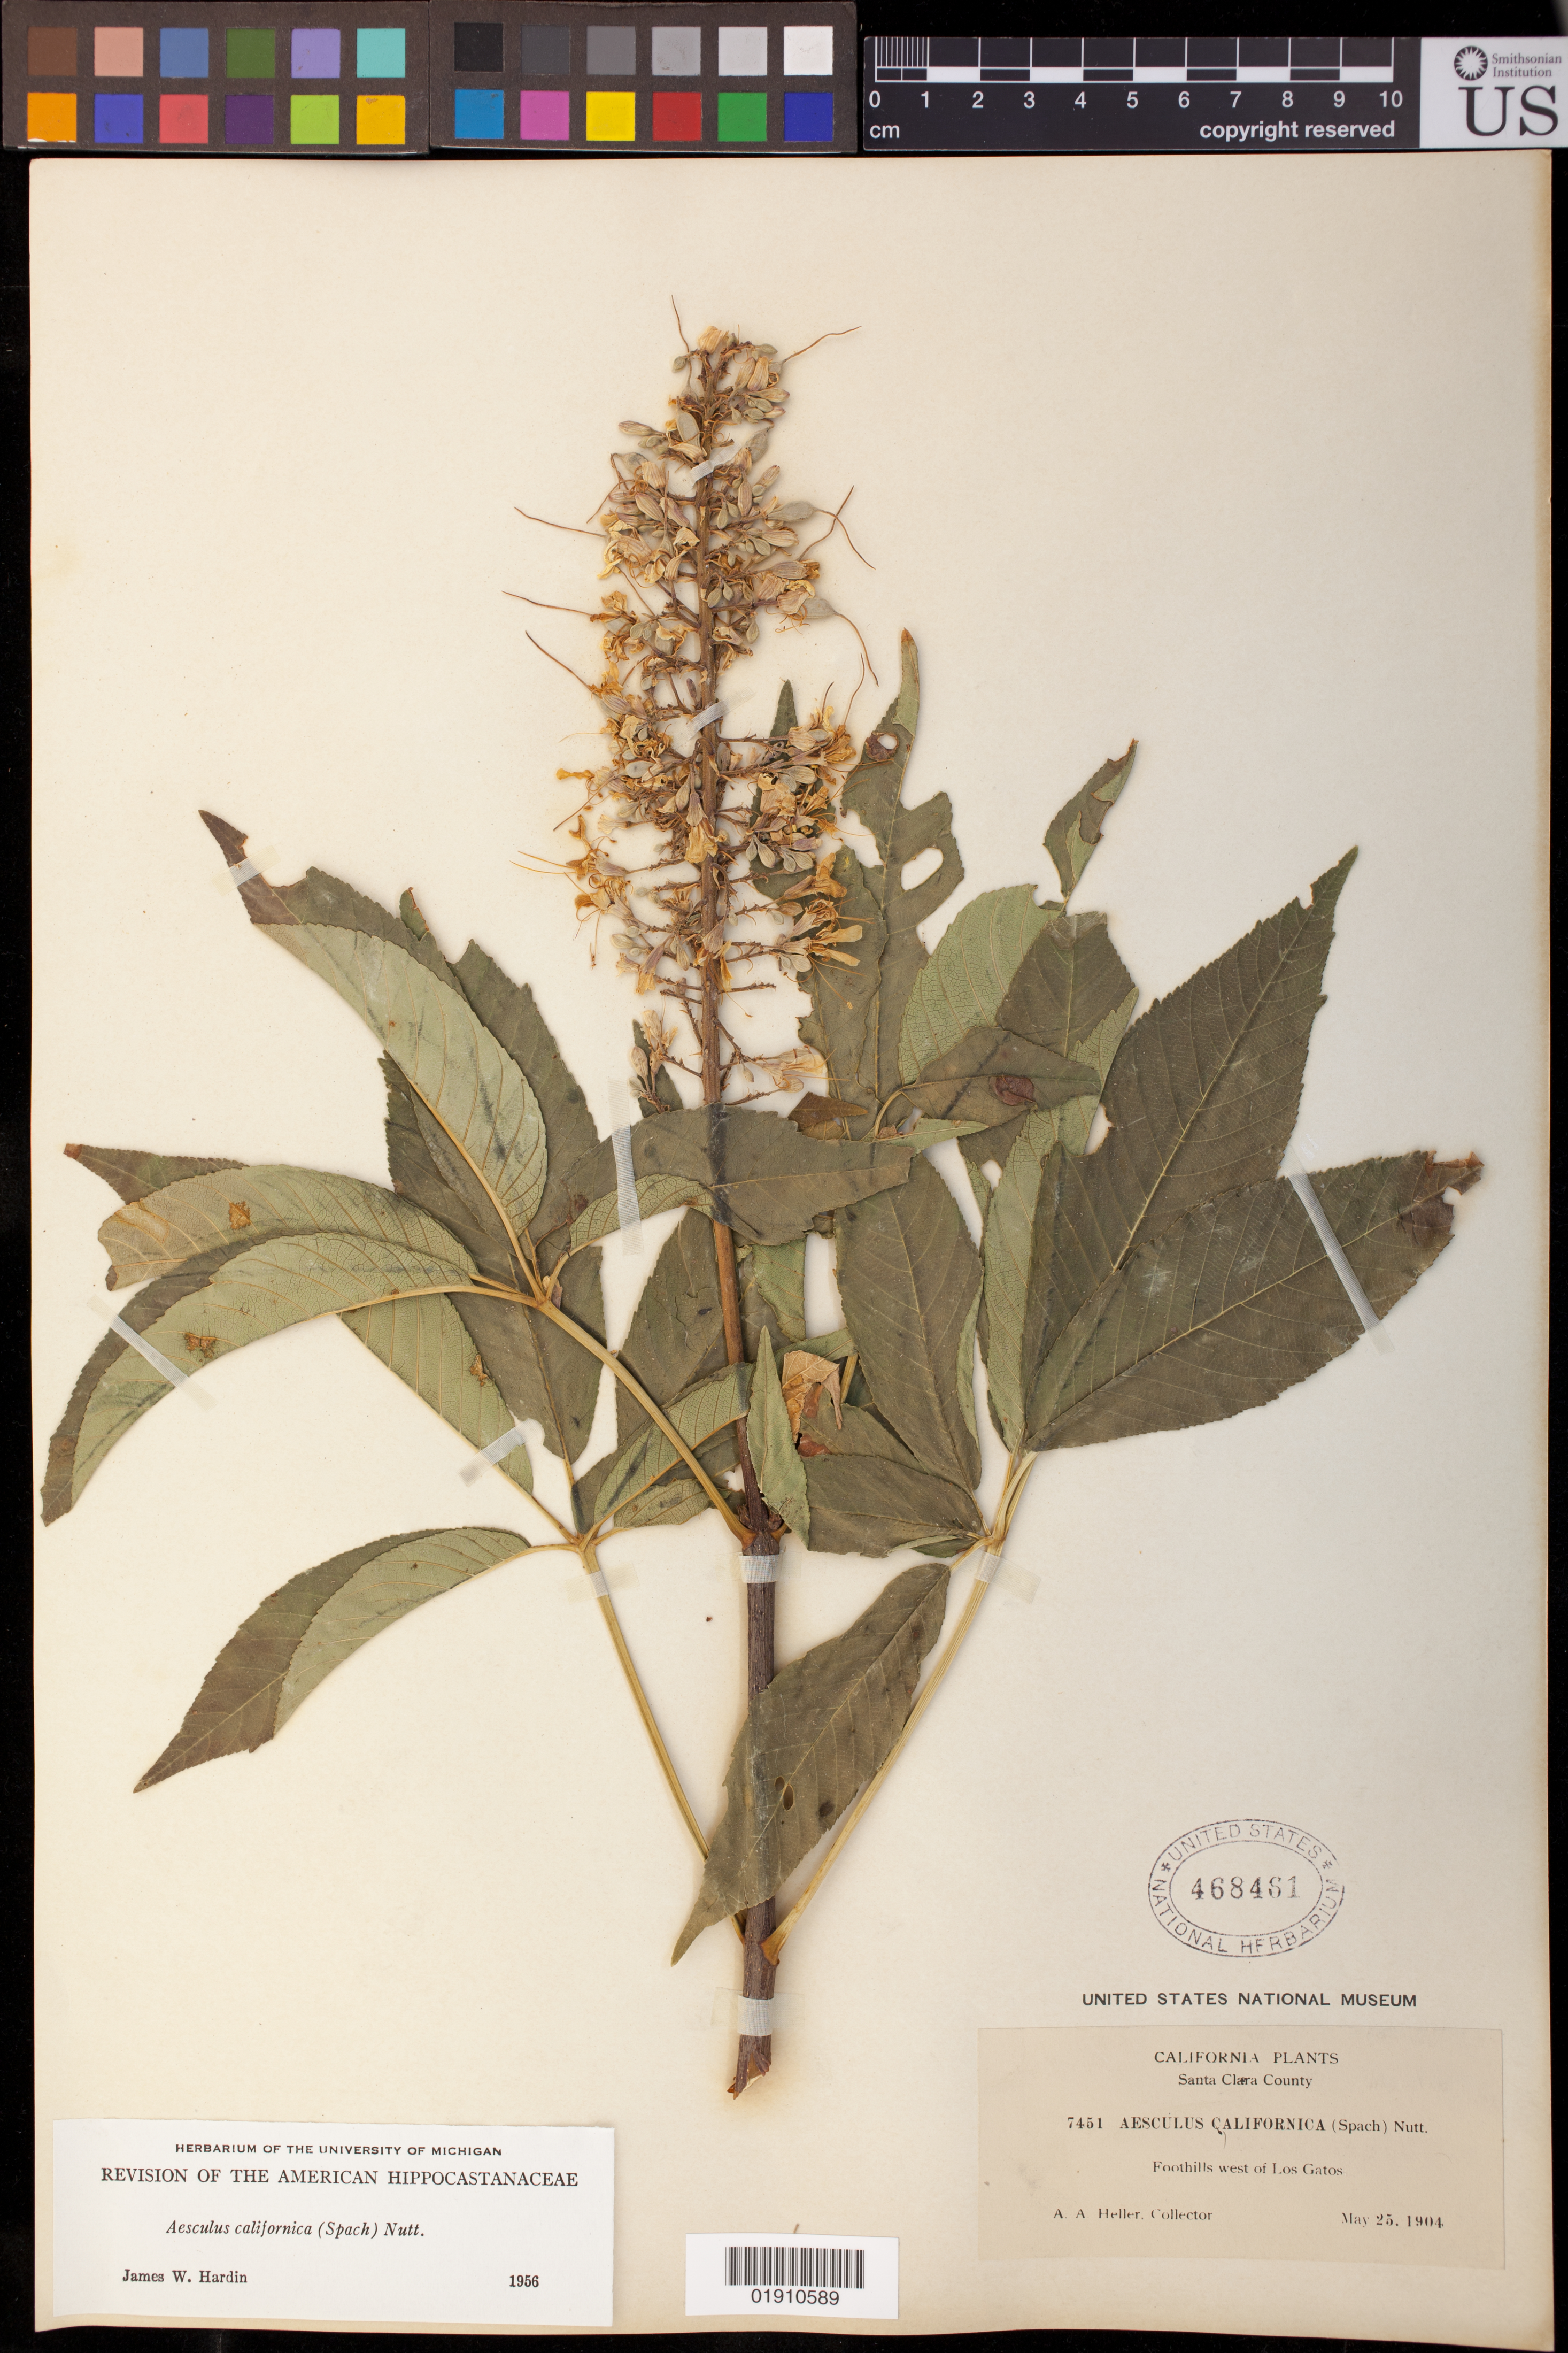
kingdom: Plantae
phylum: Tracheophyta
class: Magnoliopsida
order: Sapindales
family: Sapindaceae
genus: Aesculus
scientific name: Aesculus californica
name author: (Spach) Nutt.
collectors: A. A. Heller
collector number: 7451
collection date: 1904-05-25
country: United States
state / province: California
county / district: Santa Clara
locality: Foothills west of Los Gatos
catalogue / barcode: US 468481